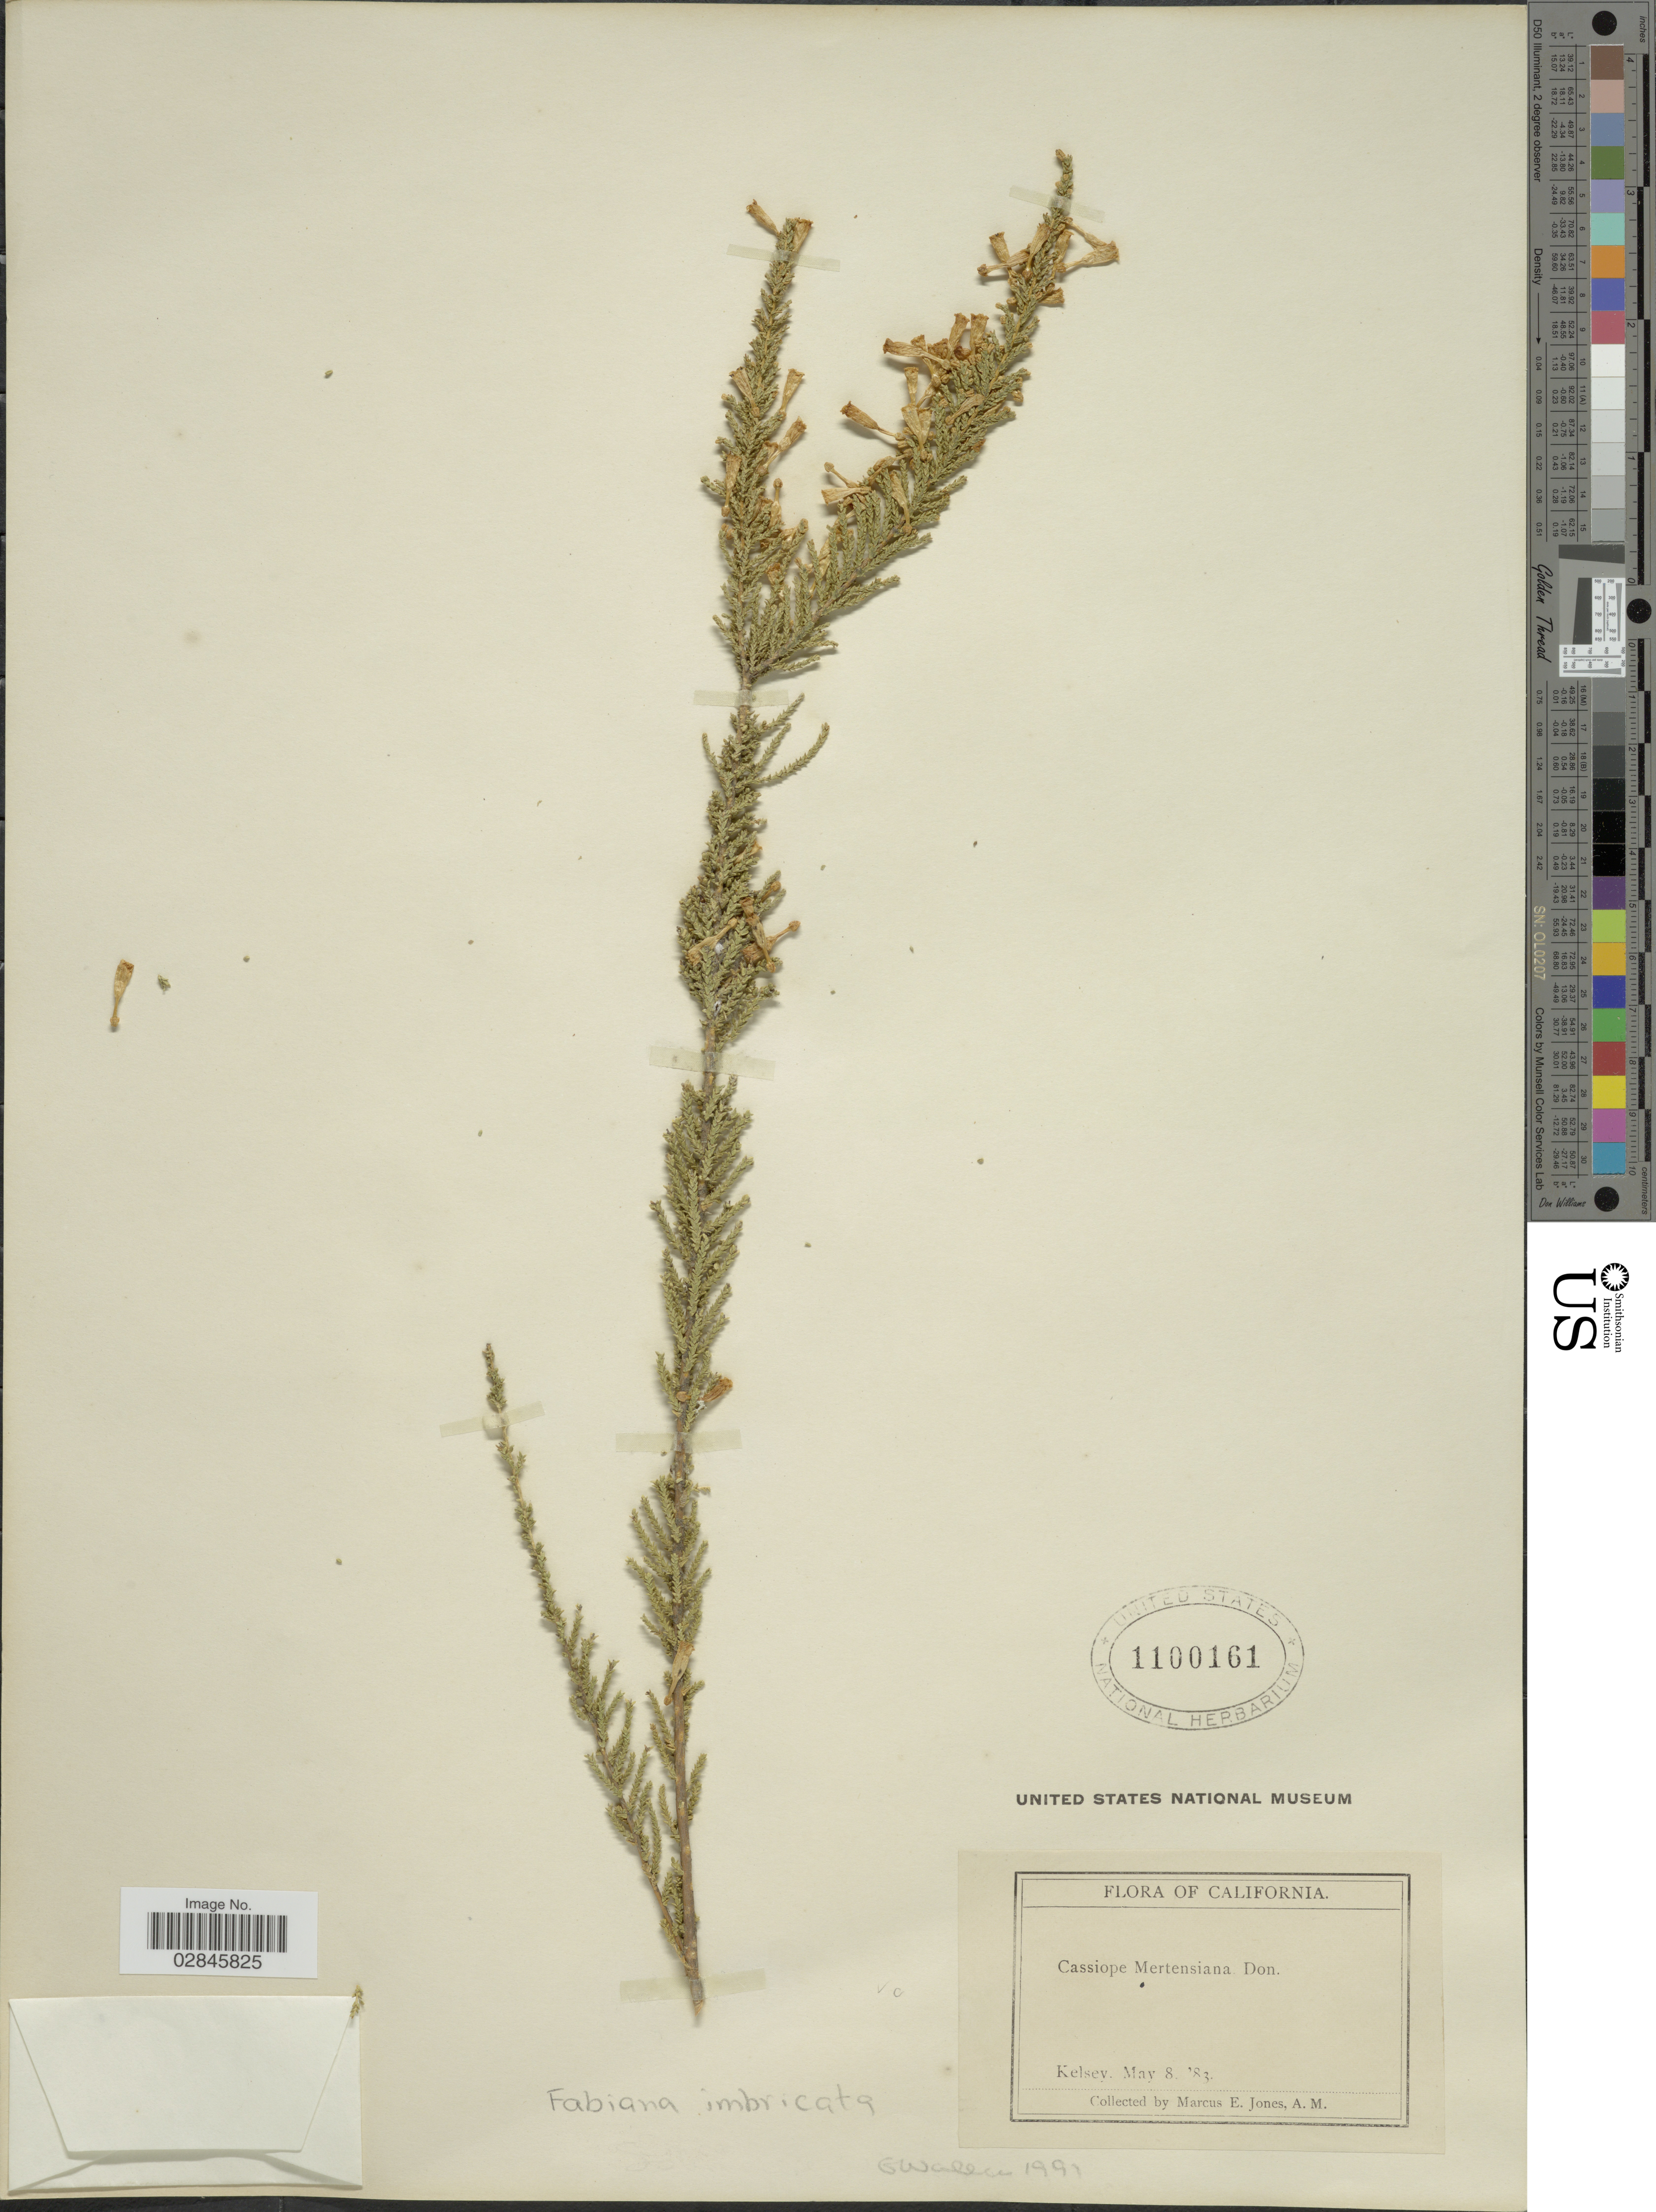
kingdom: Plantae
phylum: Tracheophyta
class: Magnoliopsida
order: Solanales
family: Solanaceae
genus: Fabiana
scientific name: Fabiana imbricata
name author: Ruiz & Pav.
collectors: M. E. Jones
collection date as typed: Transcribed d/m/y: 8/5/83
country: United States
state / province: California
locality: Kelsey.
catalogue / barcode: US 1100161